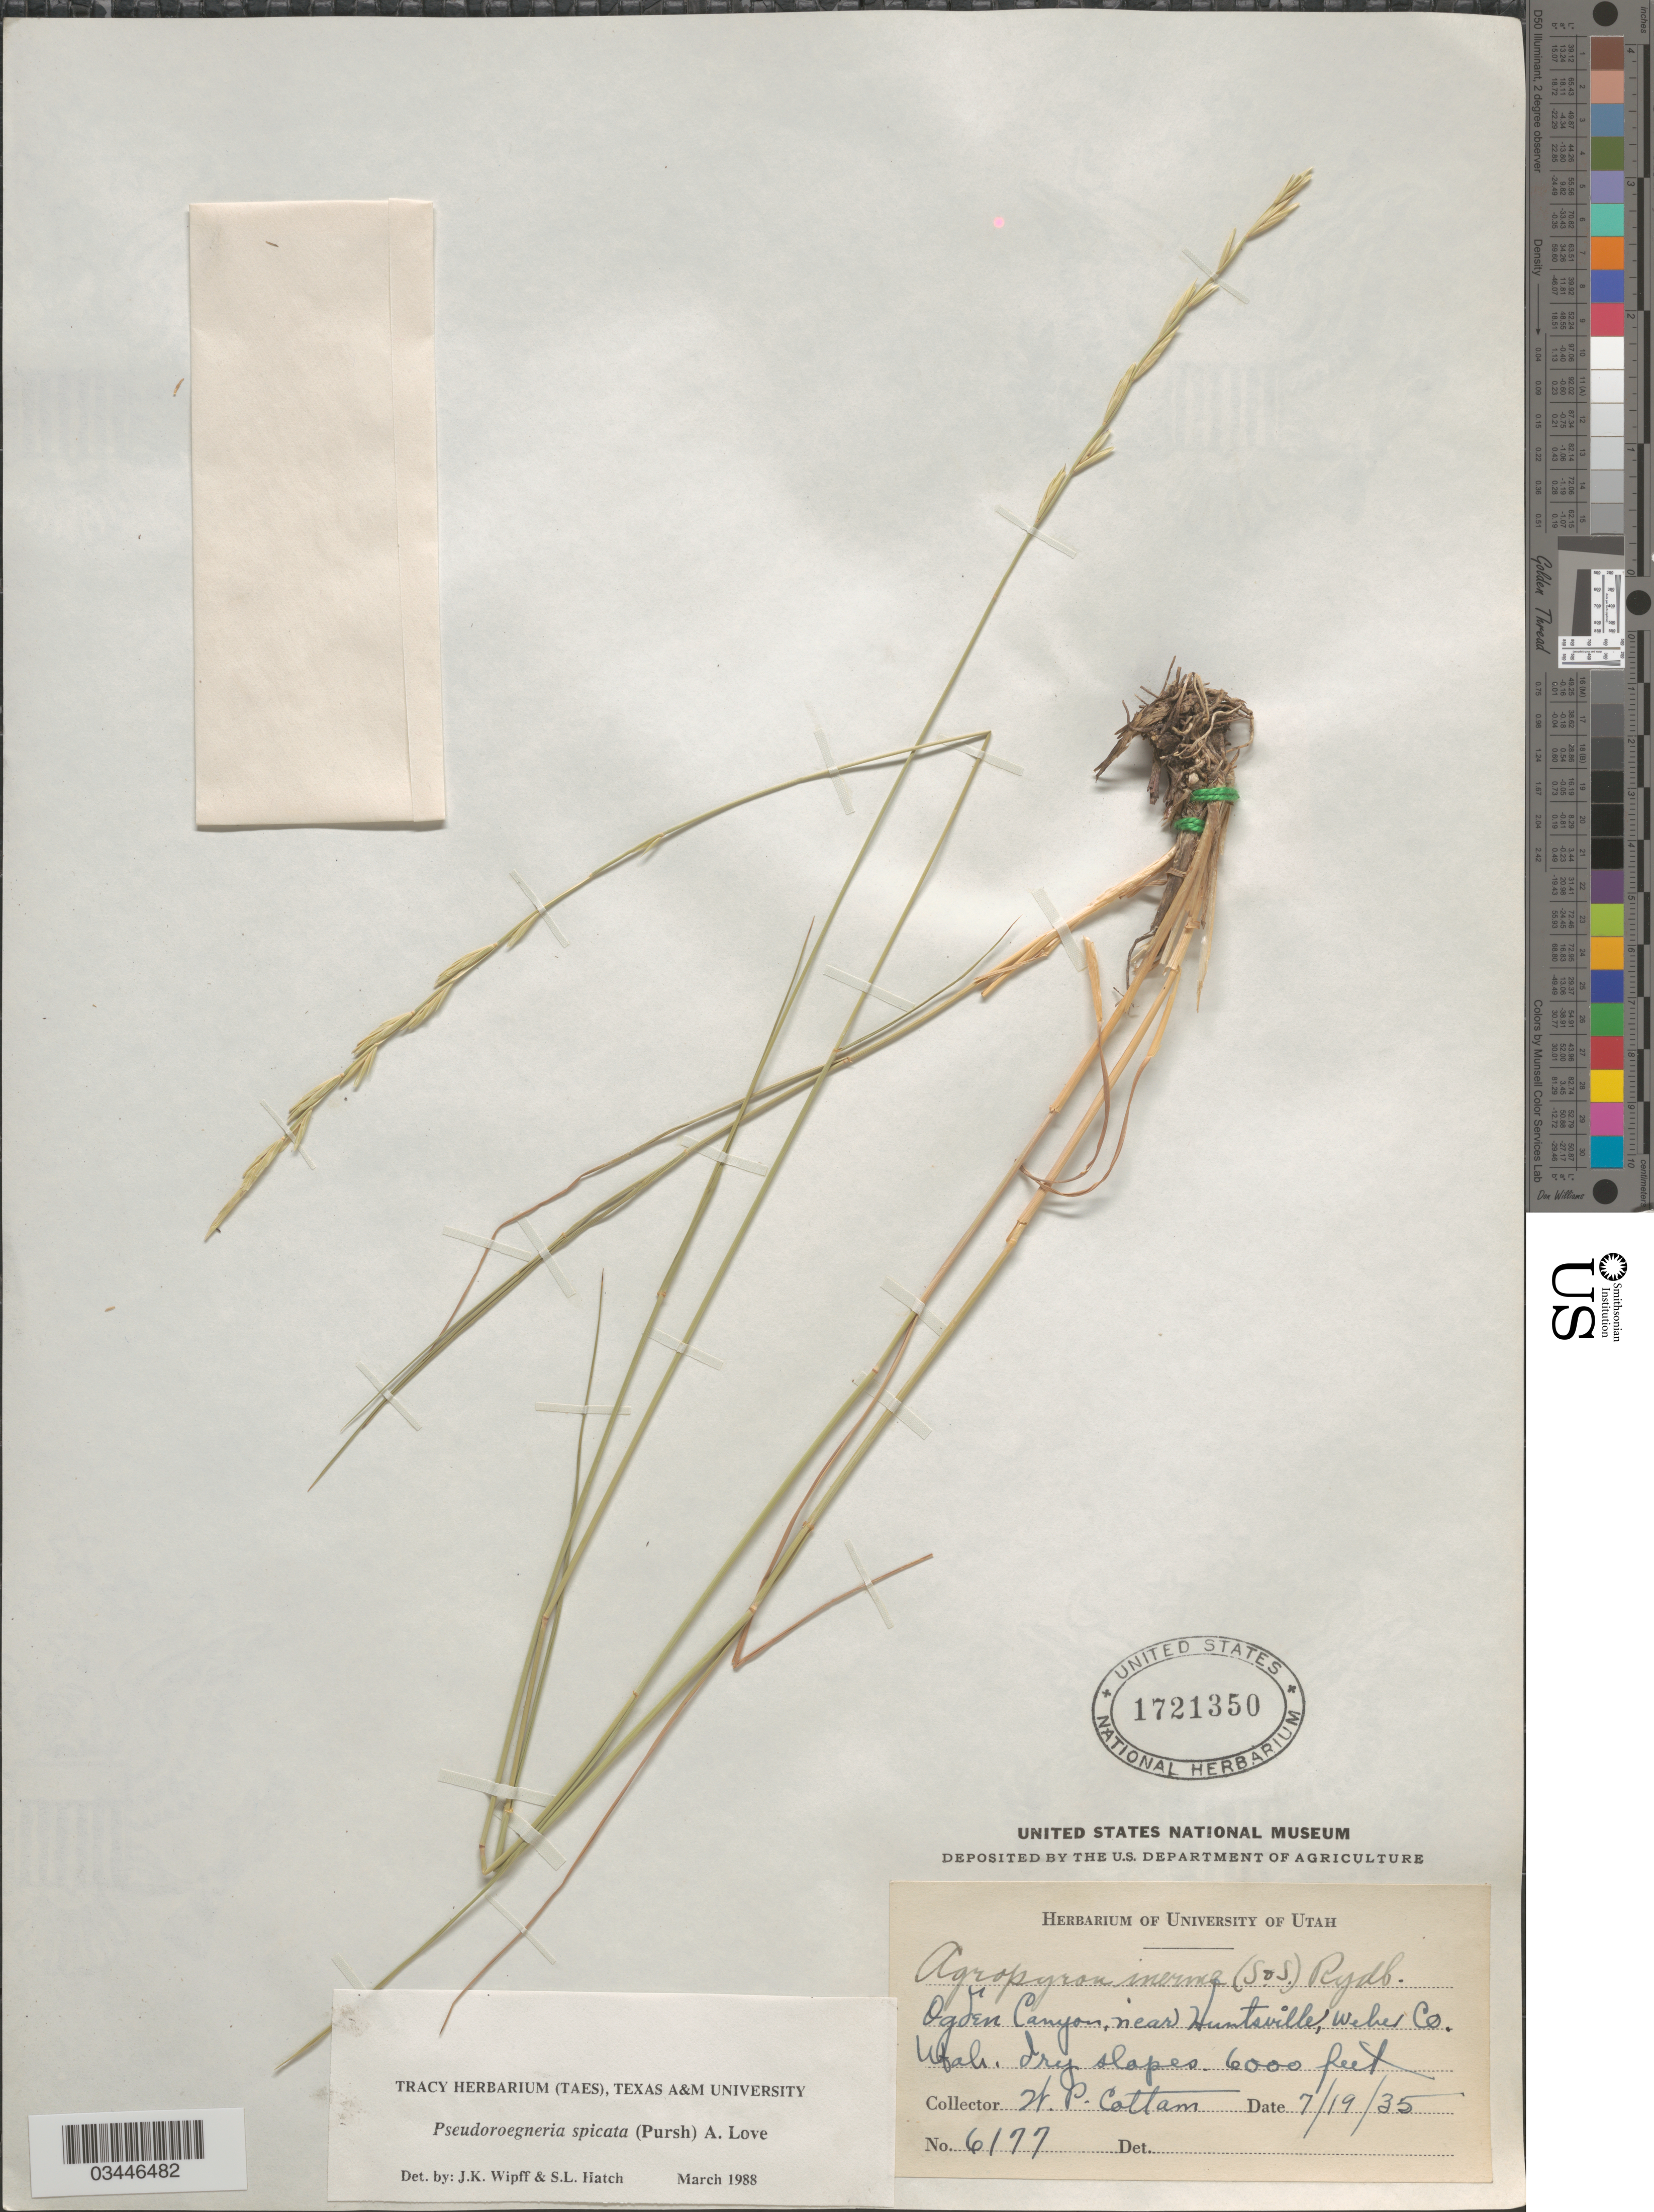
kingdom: Plantae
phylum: Tracheophyta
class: Liliopsida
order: Poales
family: Poaceae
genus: Pseudoroegneria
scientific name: Pseudoroegneria spicata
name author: (Pursh) Á. Löve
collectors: W. Cottam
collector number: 6177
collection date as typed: Transcribed d/m/y: 19/7/35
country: United States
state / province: Utah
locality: Ogden Canyon, near Huntsville, Weber Co.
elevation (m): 1829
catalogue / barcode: US 1721350